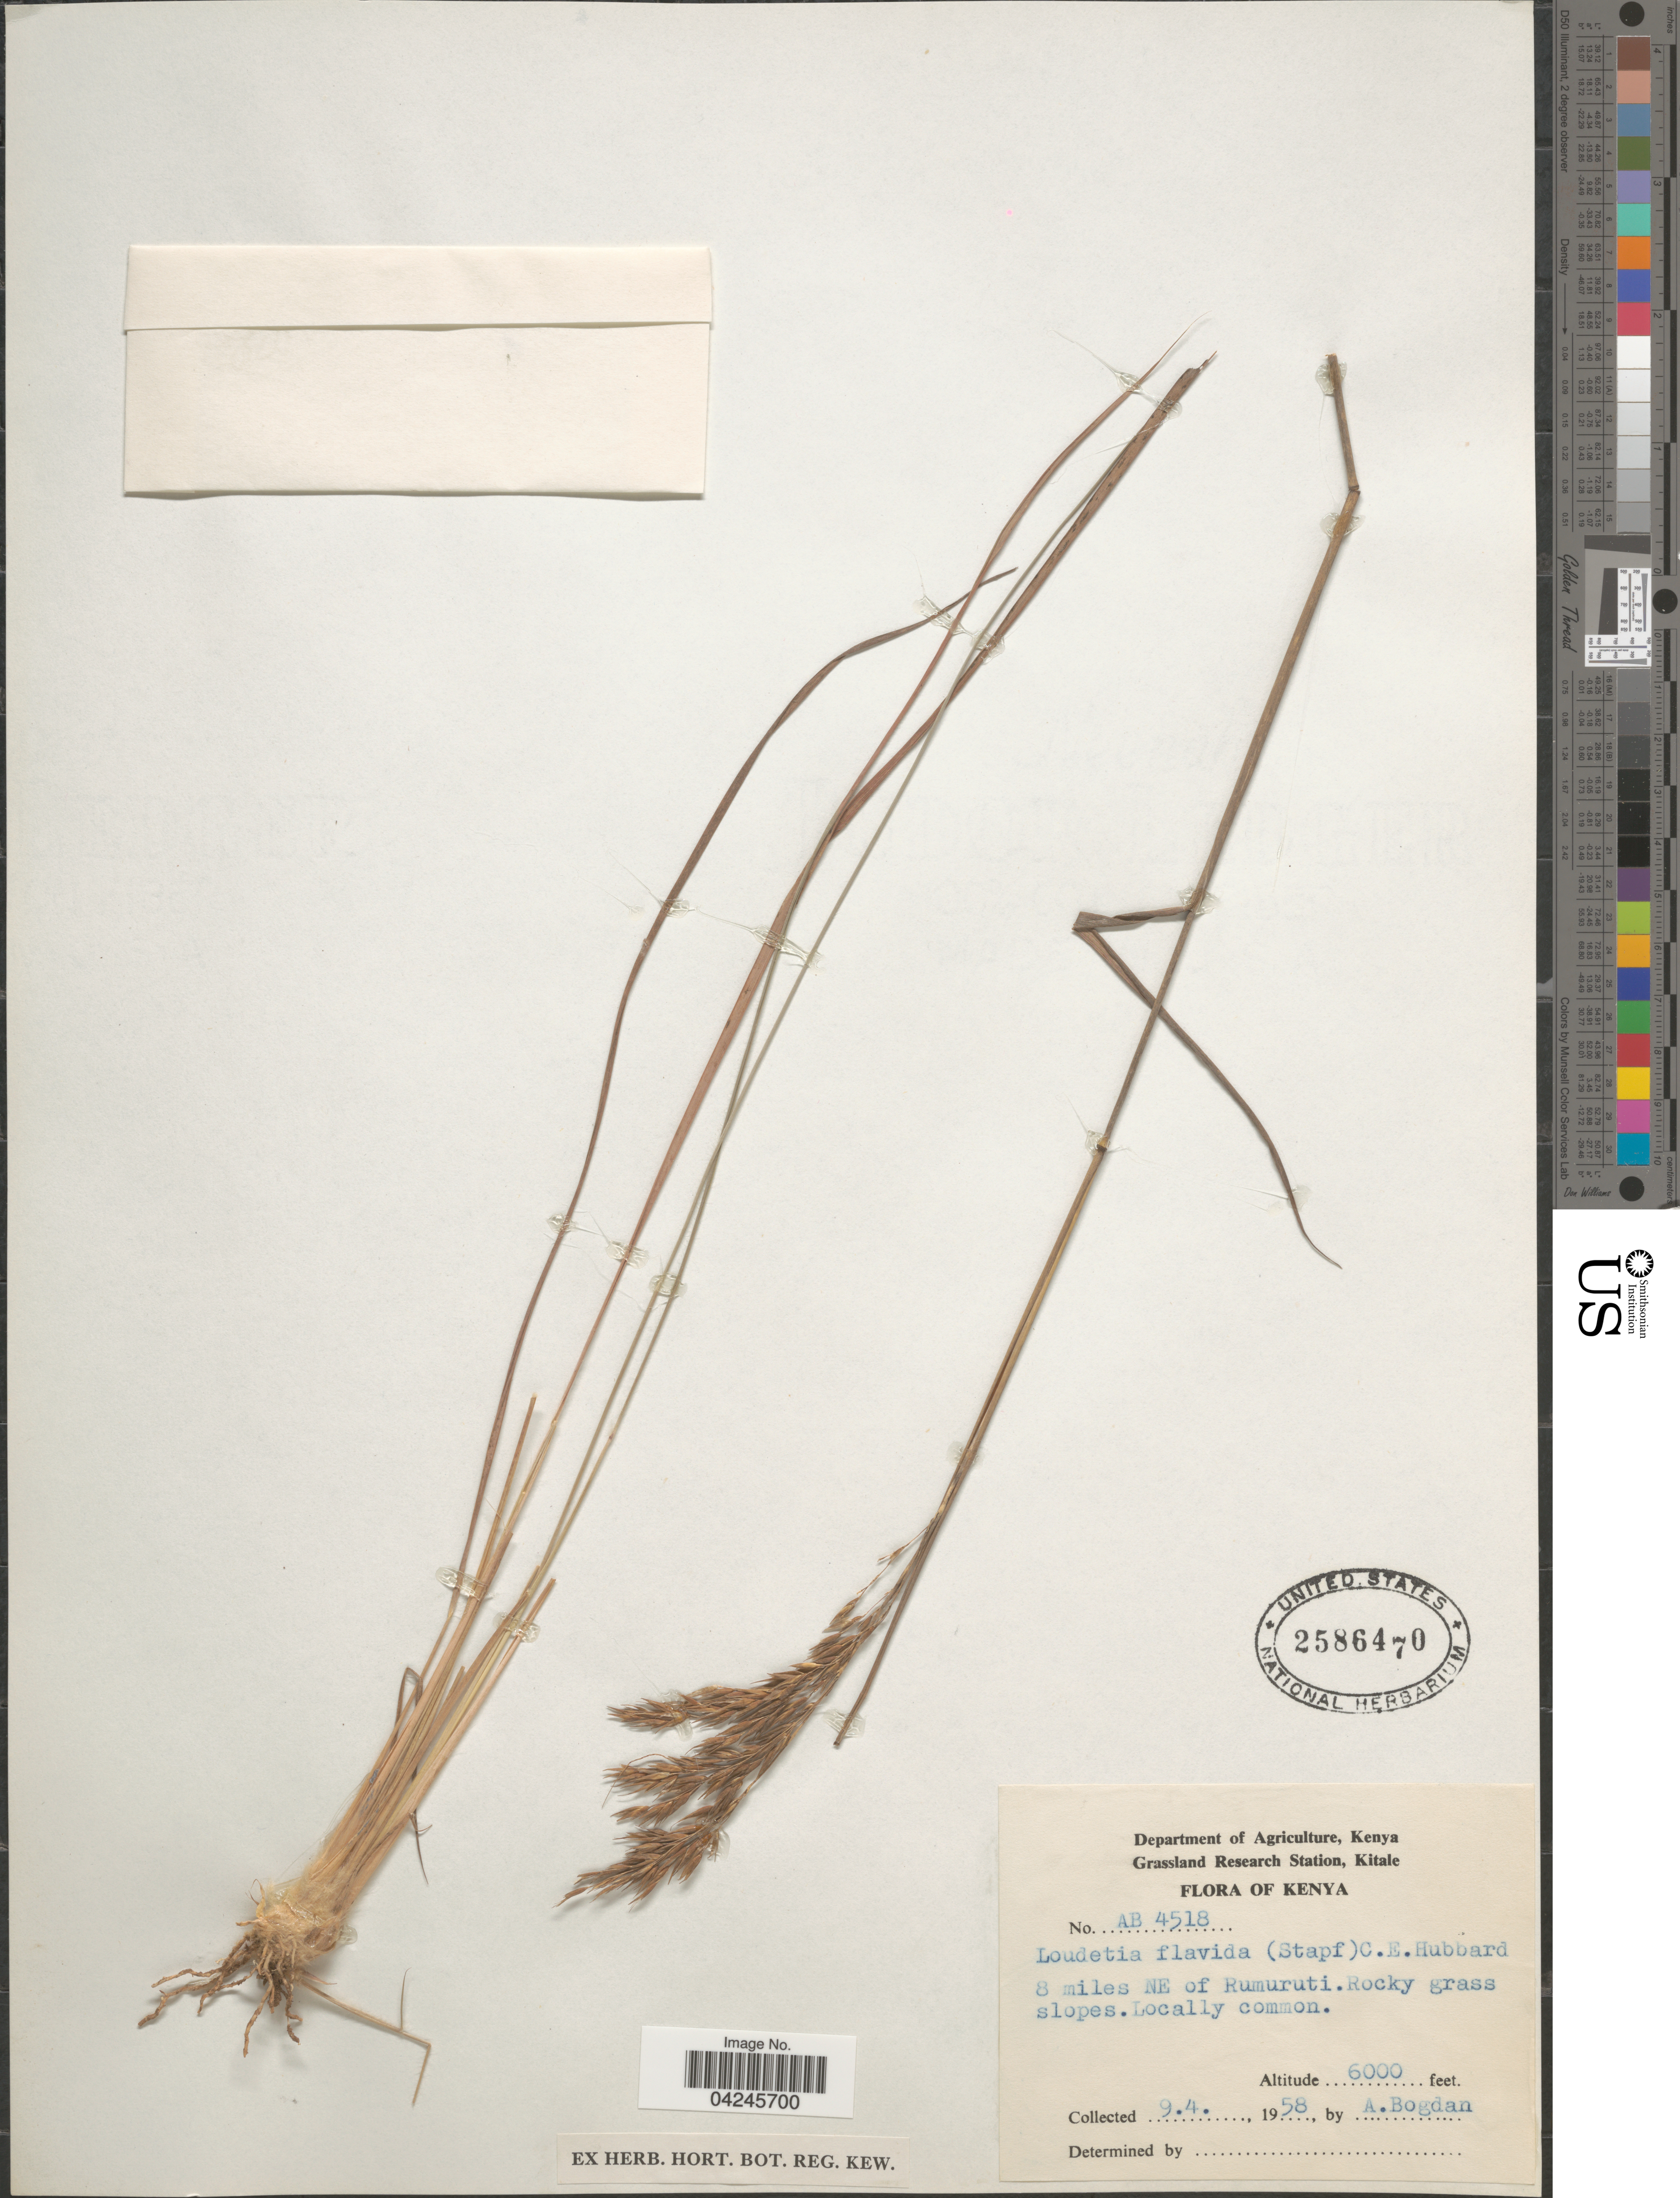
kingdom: Plantae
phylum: Tracheophyta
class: Liliopsida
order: Poales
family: Poaceae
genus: Loudetia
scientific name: Loudetia flavida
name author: (Stapf) C.E. Hubb.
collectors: A. Bogdan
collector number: AB4518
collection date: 1958-04-09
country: Kenya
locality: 8 miles NE of Rumuruti.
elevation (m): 1829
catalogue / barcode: US 2586470